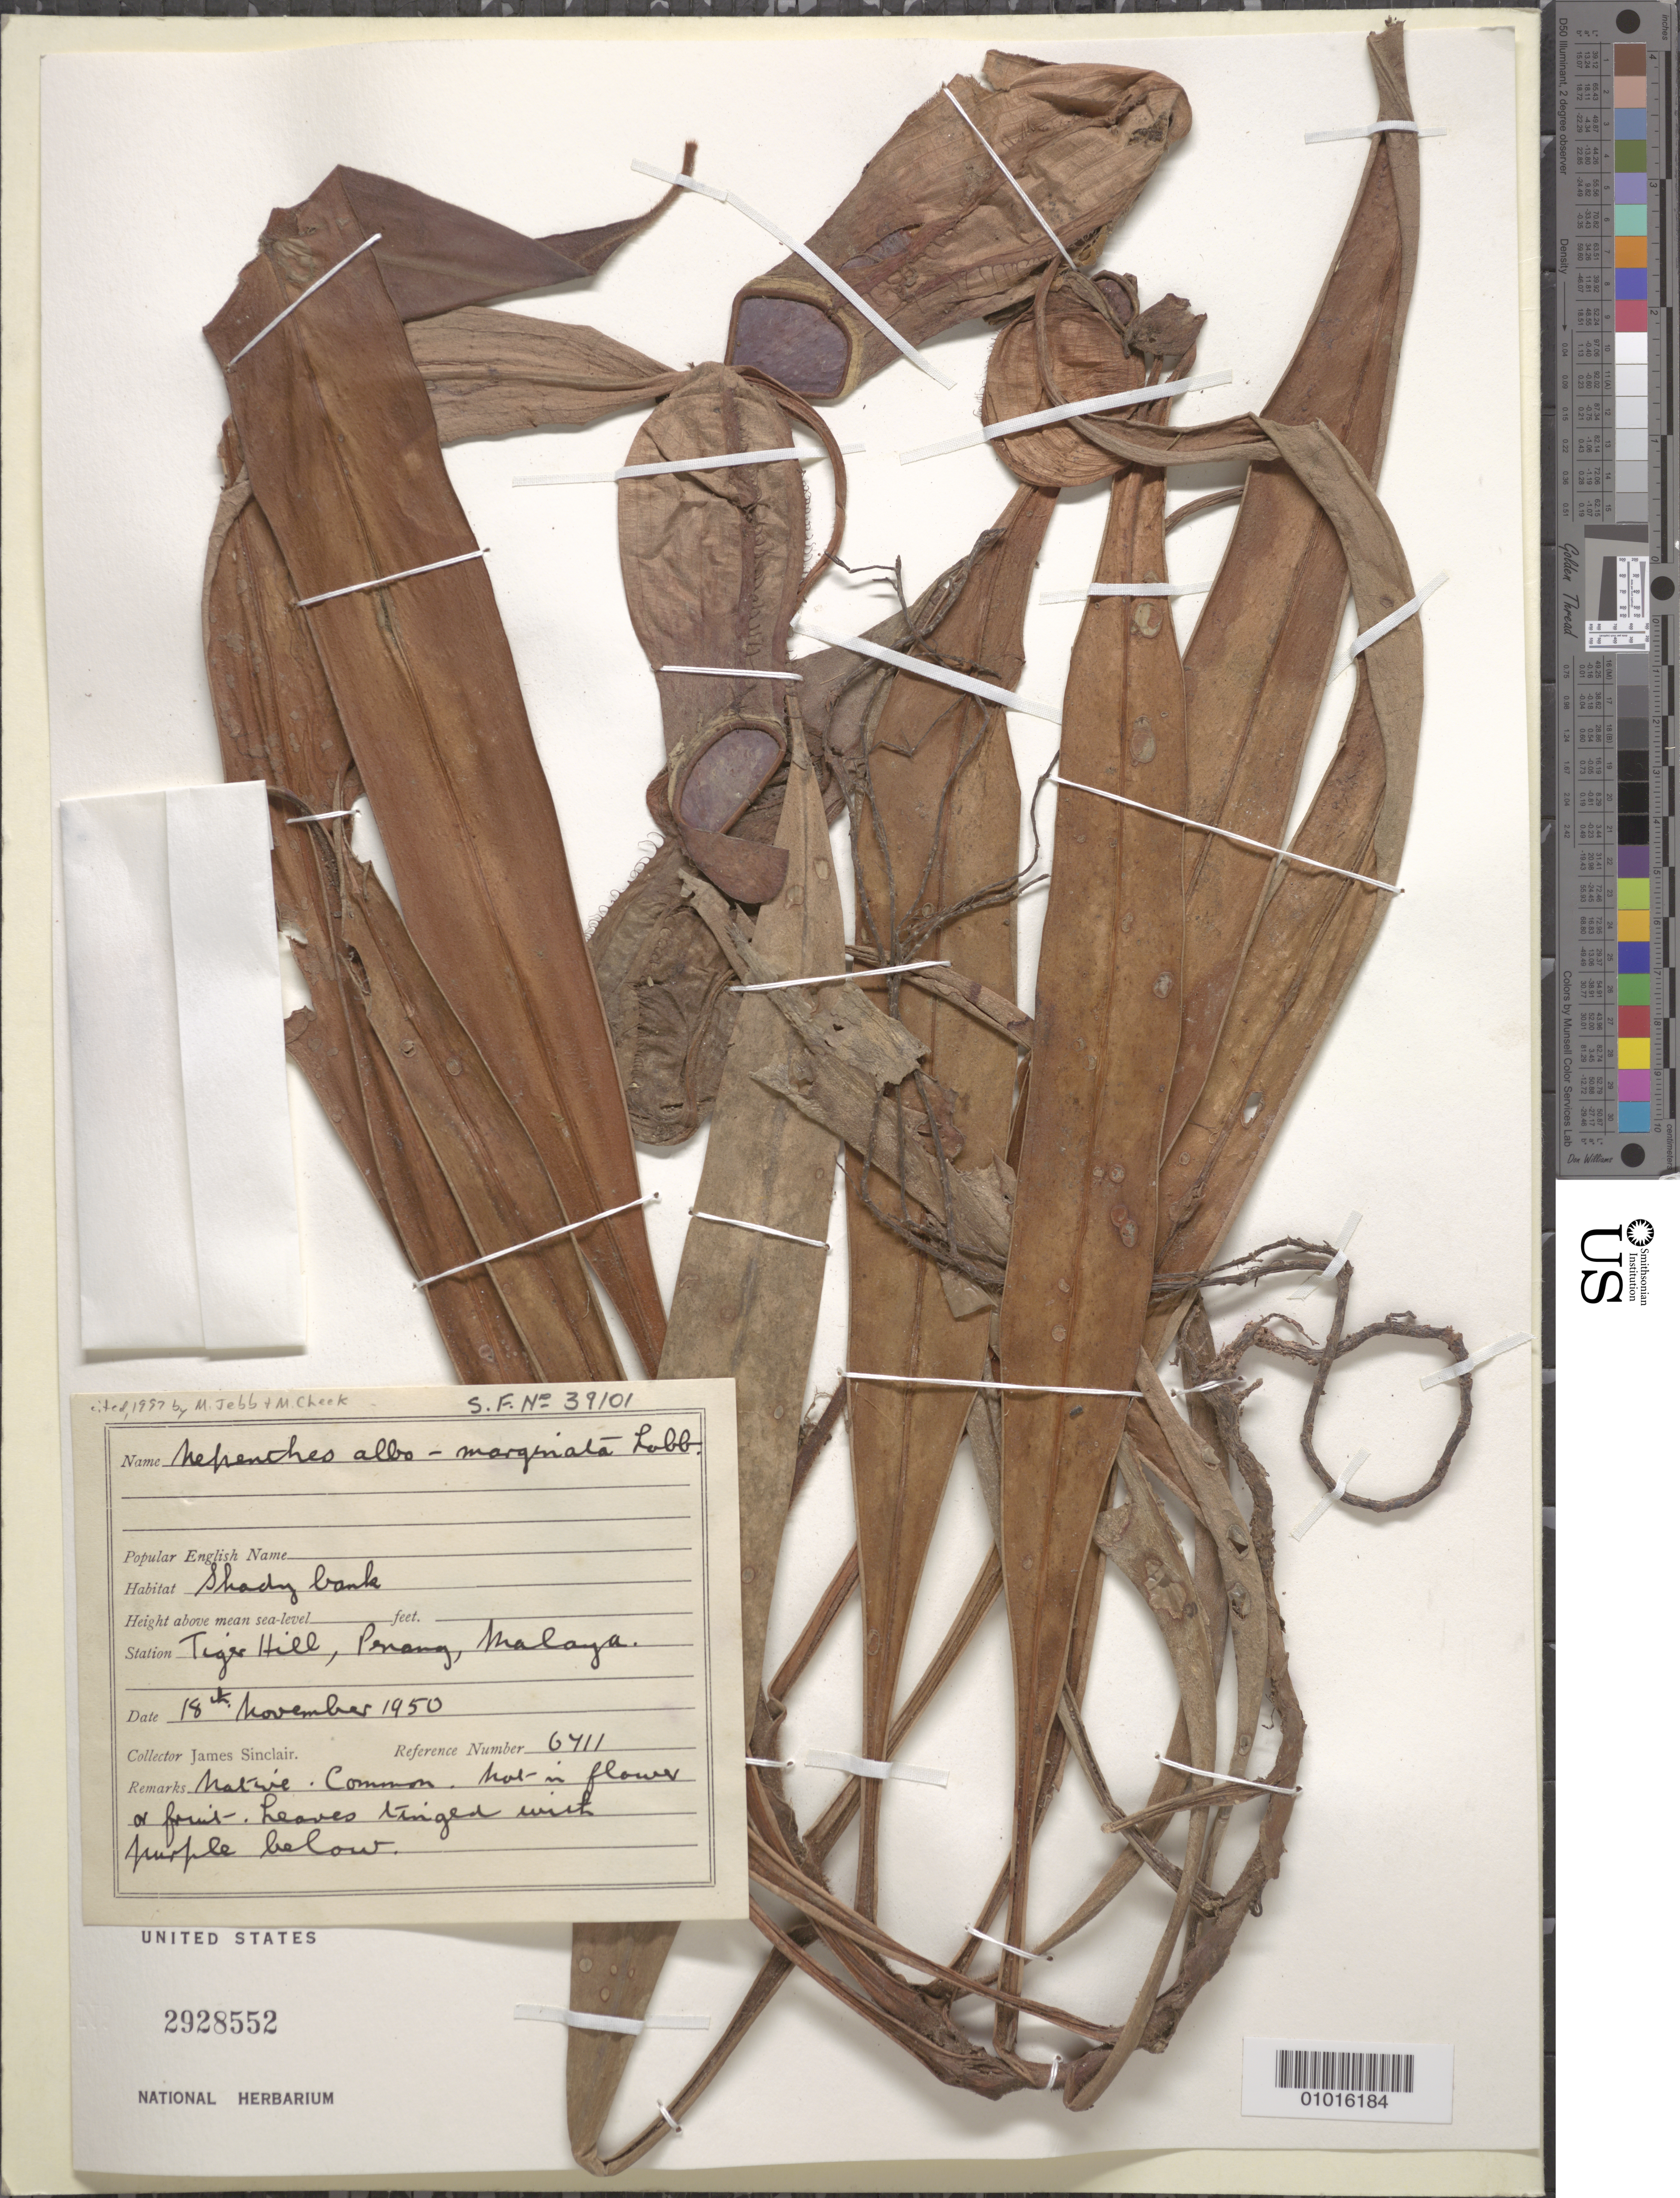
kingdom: Plantae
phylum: Tracheophyta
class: Magnoliopsida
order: Caryophyllales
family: Nepenthaceae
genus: Nepenthes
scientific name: Nepenthes albomarginata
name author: T. Lobb ex Lindl.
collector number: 6711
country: Malaysia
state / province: Pinang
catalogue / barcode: US 2928552